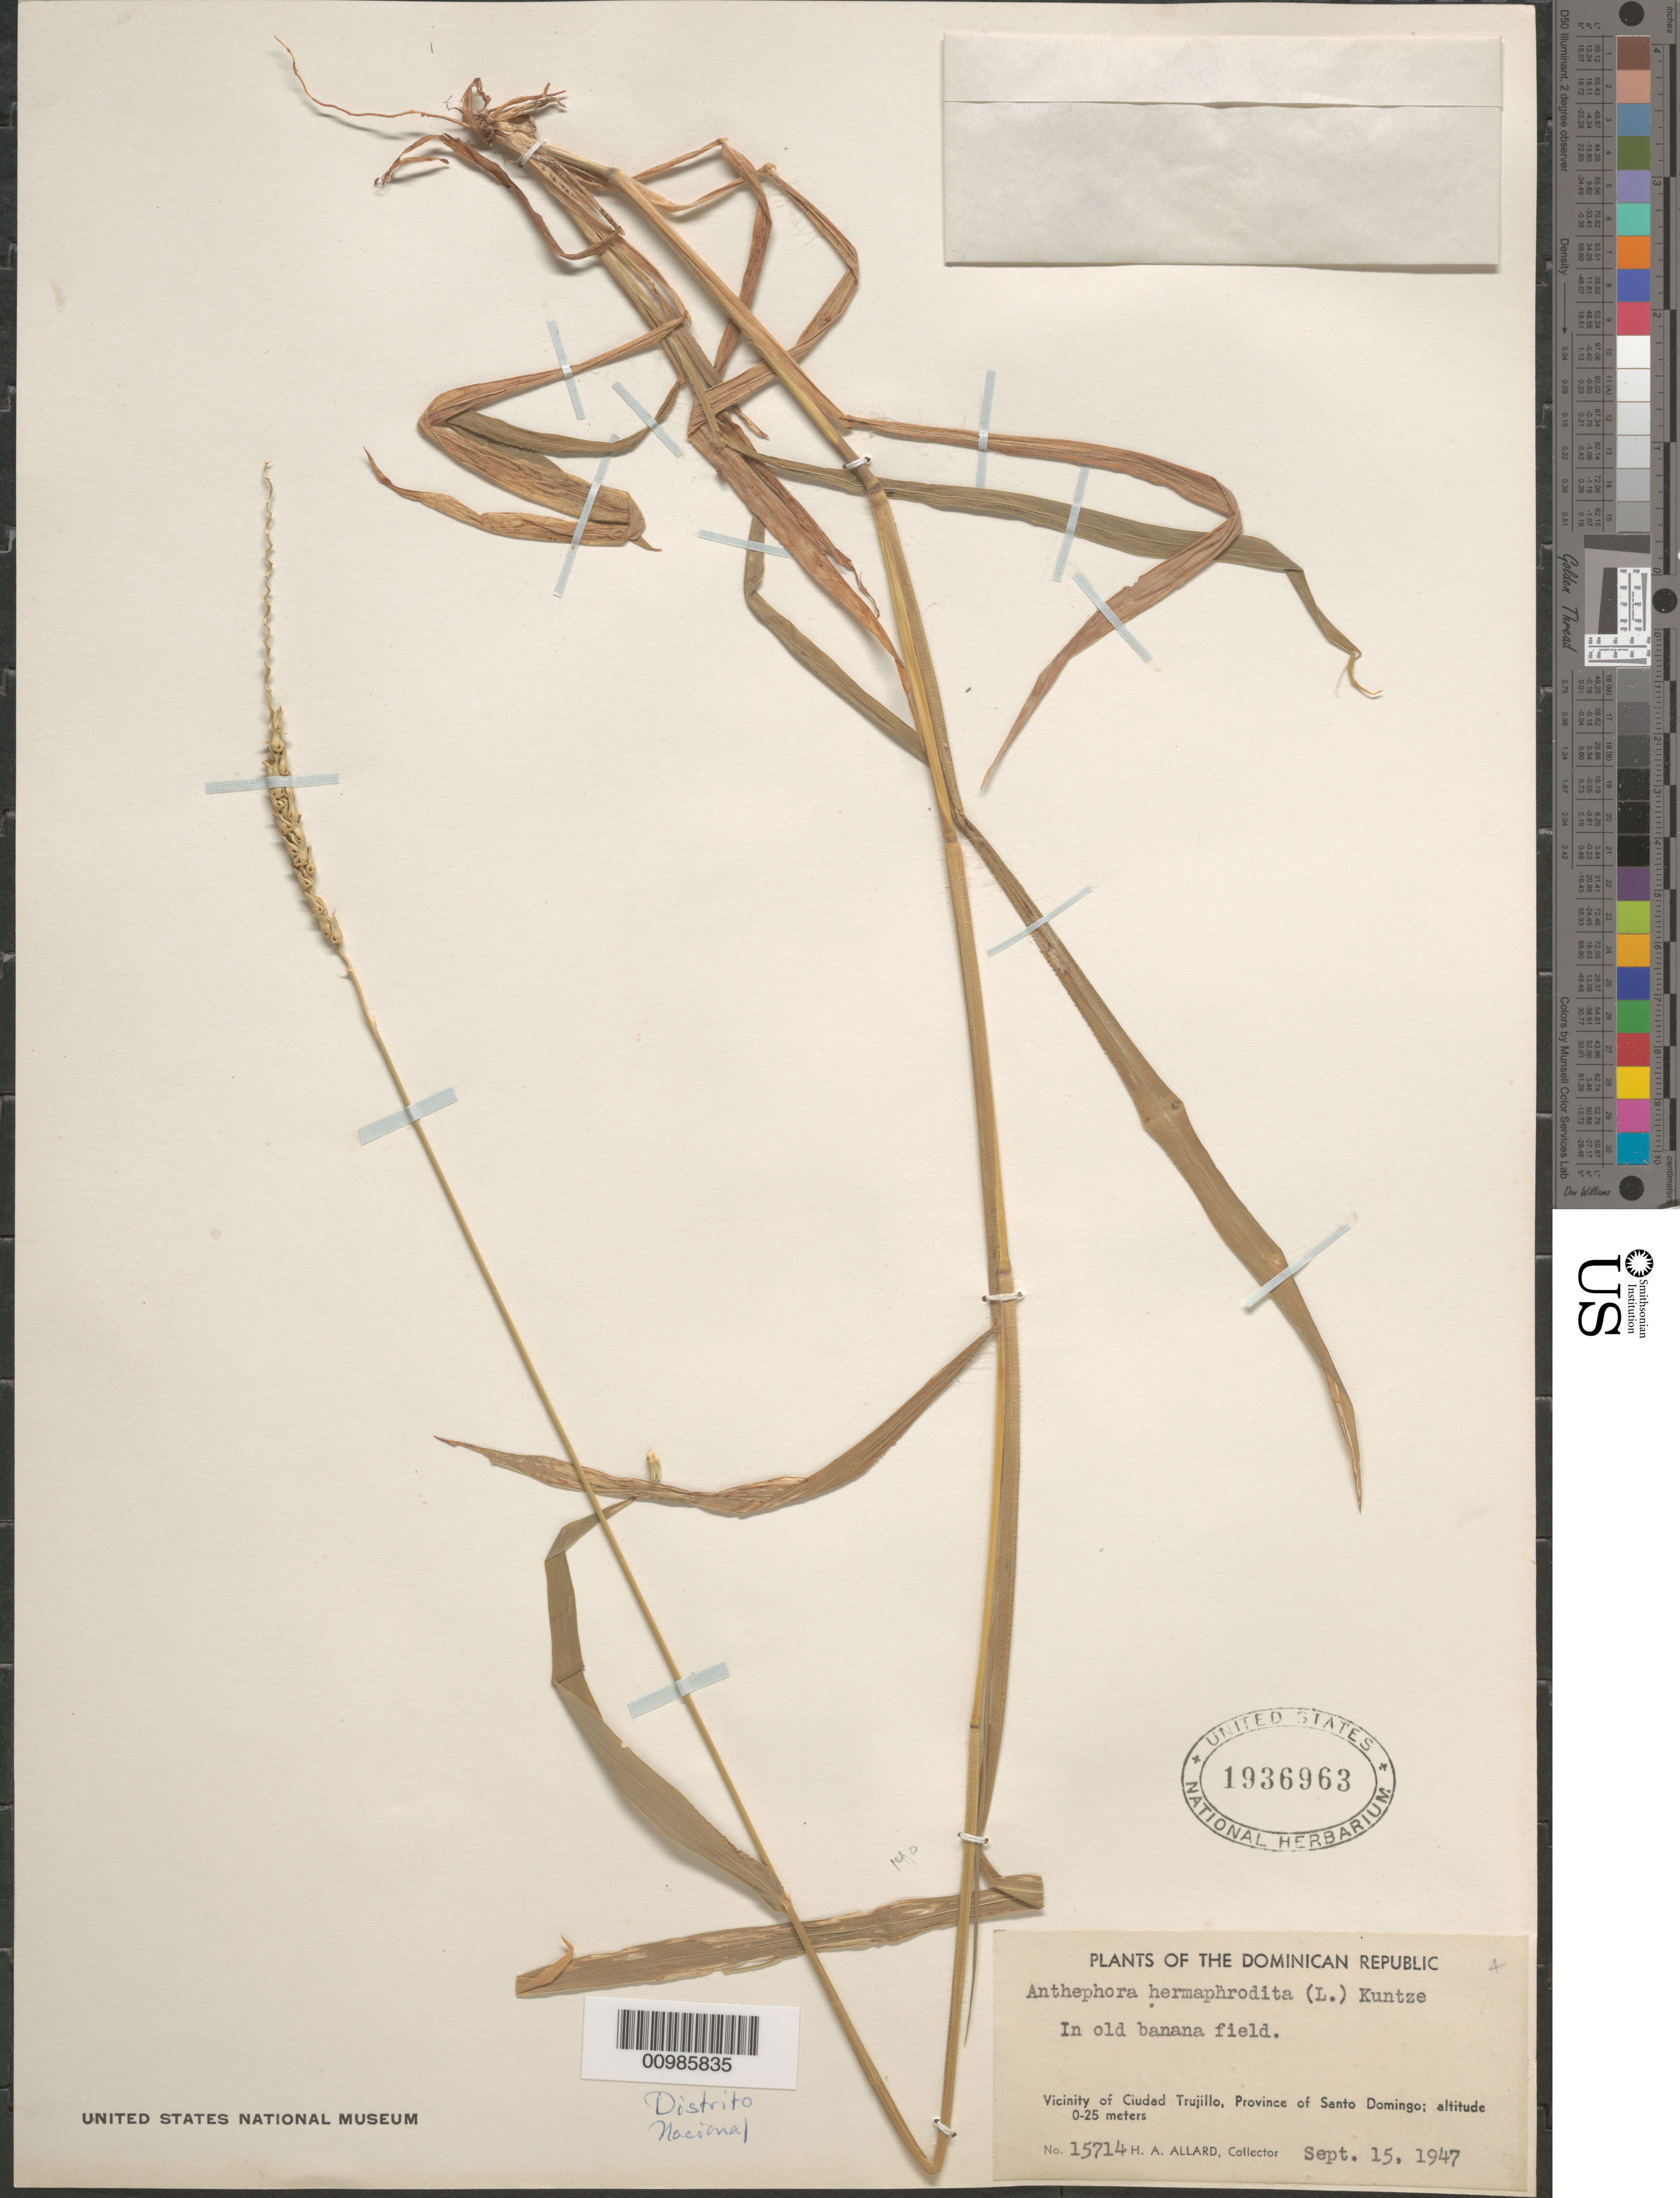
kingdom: Plantae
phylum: Tracheophyta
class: Liliopsida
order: Poales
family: Poaceae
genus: Anthephora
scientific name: Anthephora hermaphrodita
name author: (L.) Kuntze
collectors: H. A. Allard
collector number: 15714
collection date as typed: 15 Sep 1947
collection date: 1947-09-15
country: Dominican Republic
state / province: Distrito Nacional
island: Hispaniola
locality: Vicinity of Ciudad Trujillo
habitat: in old banana field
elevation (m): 0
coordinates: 0 N, 0 E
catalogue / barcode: US 1936963